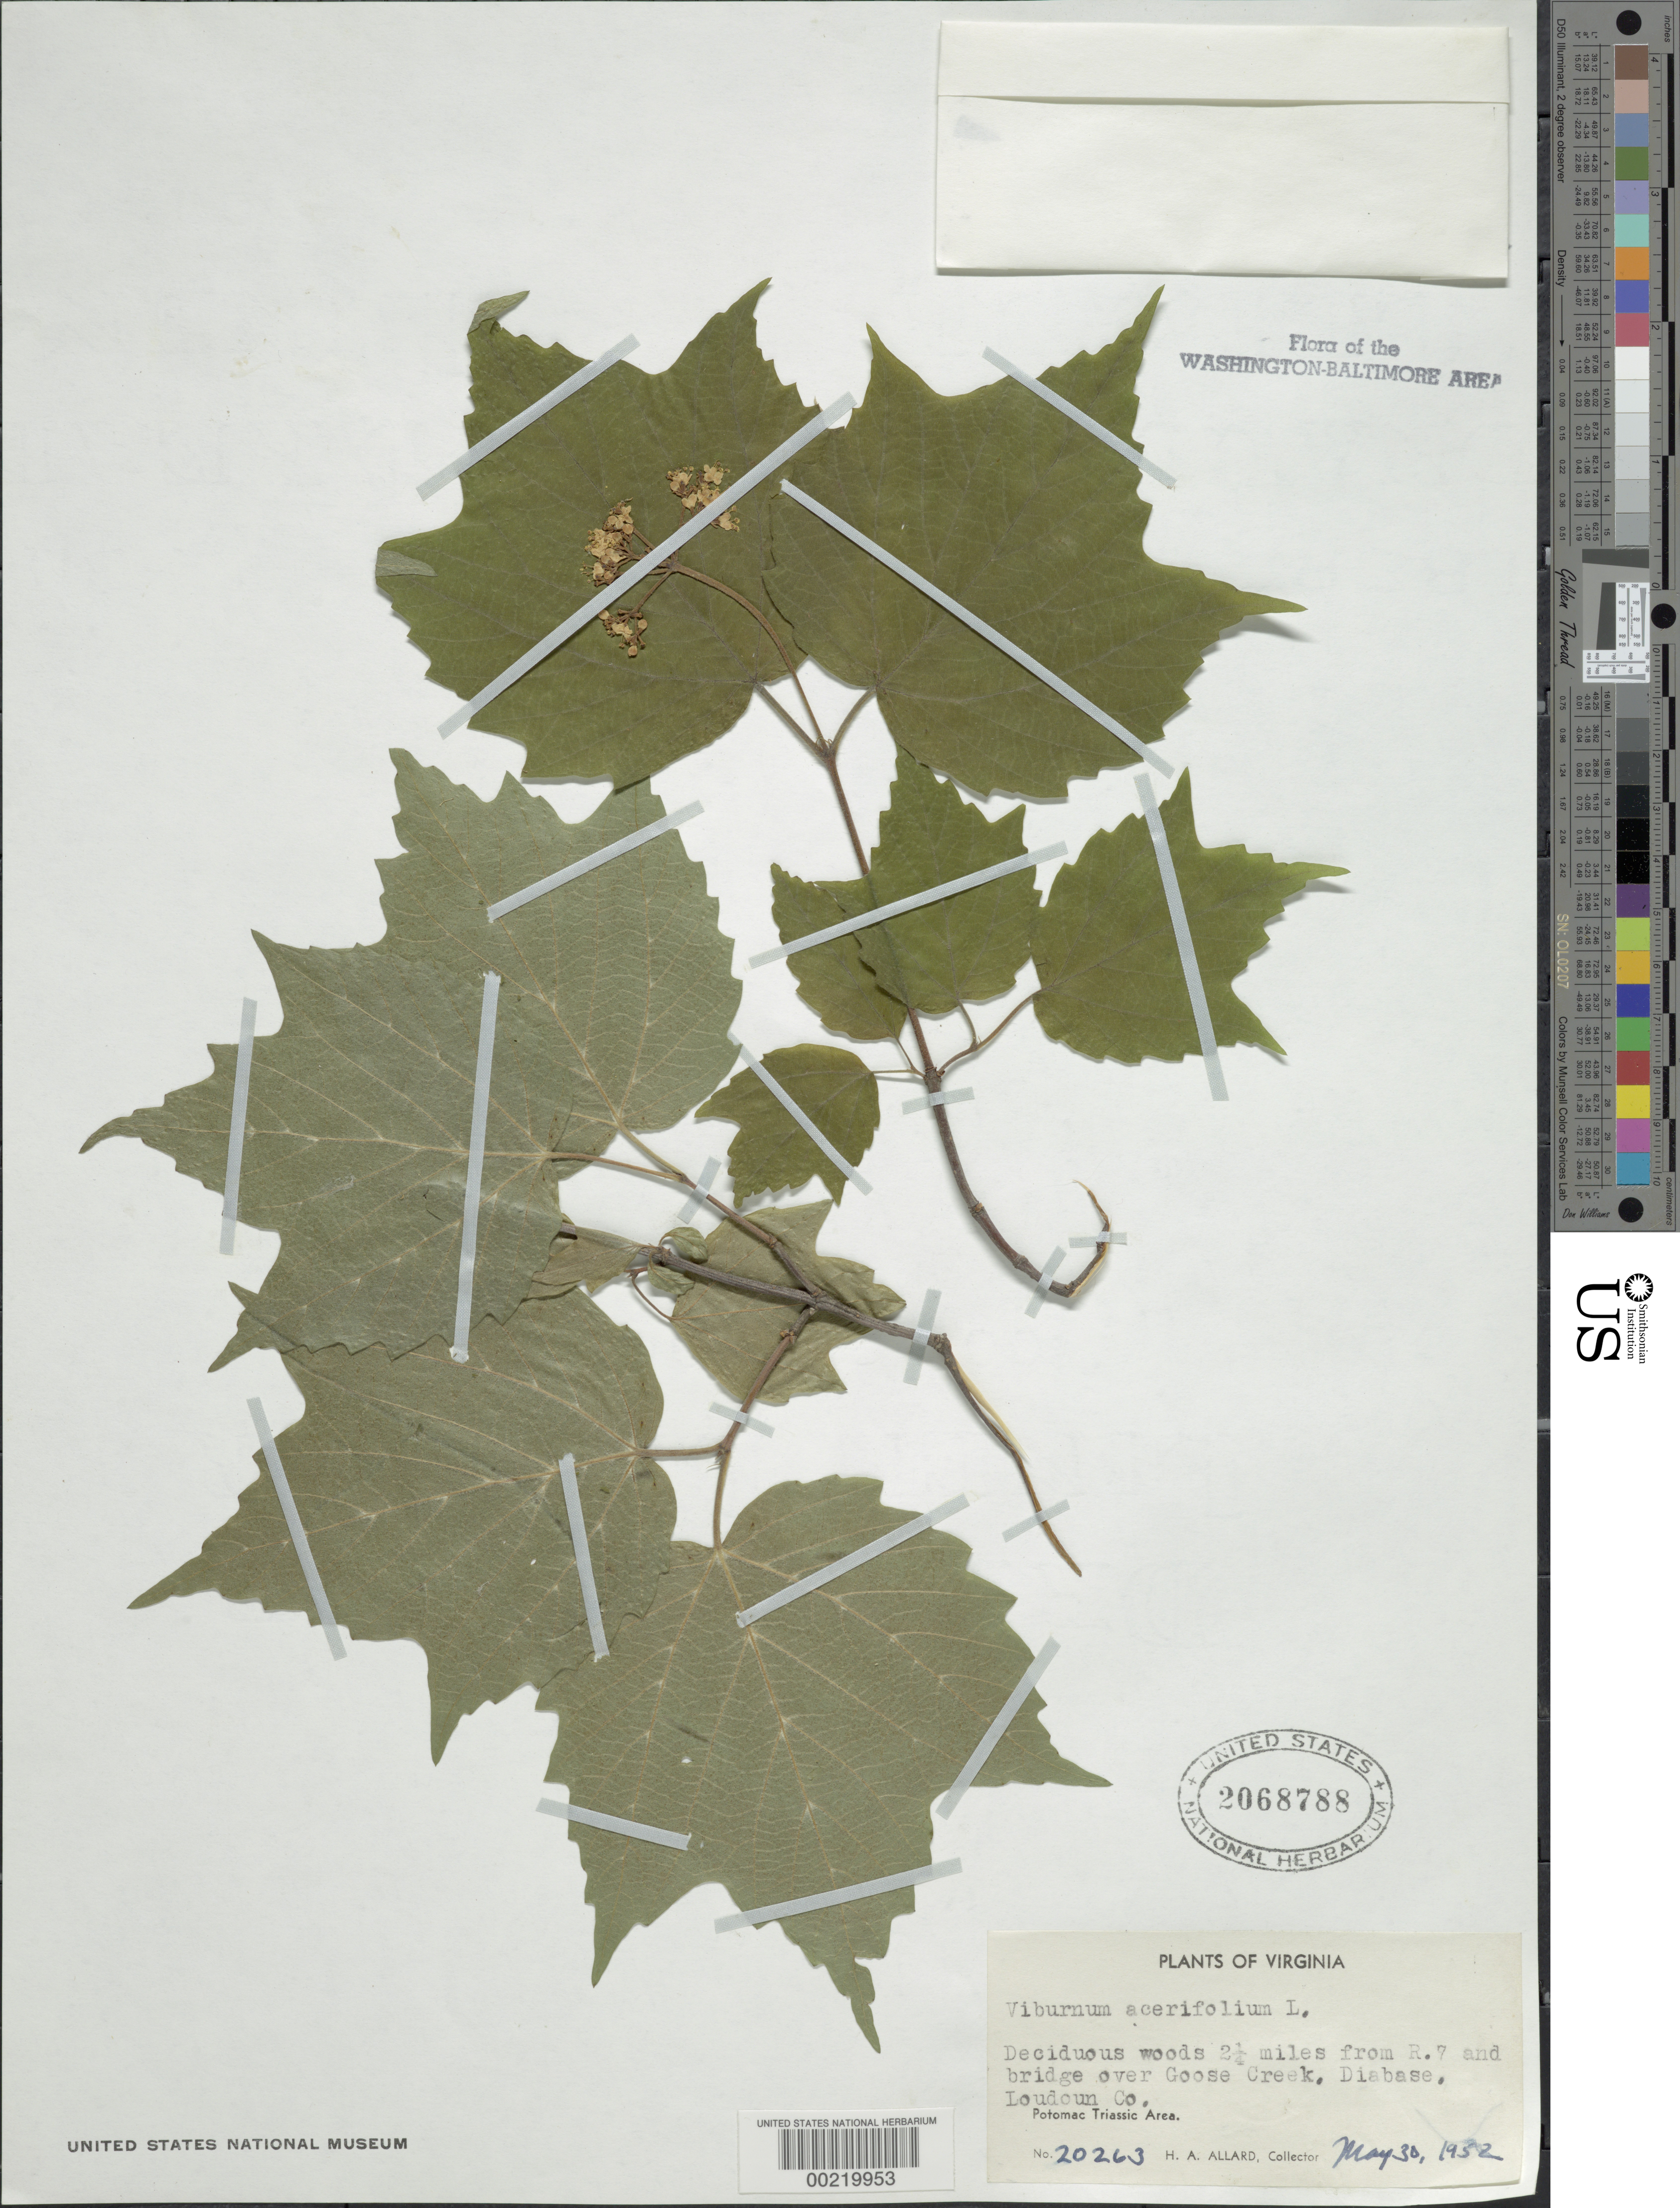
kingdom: Plantae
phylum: Tracheophyta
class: Magnoliopsida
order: Dipsacales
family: Viburnaceae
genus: Viburnum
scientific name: Viburnum acerifolium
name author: L.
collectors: H. A. Allard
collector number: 20263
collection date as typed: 30 May 1952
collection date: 1952-05-30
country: United States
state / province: Virginia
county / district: Loudoun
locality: Goose Creek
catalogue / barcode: US 2068788